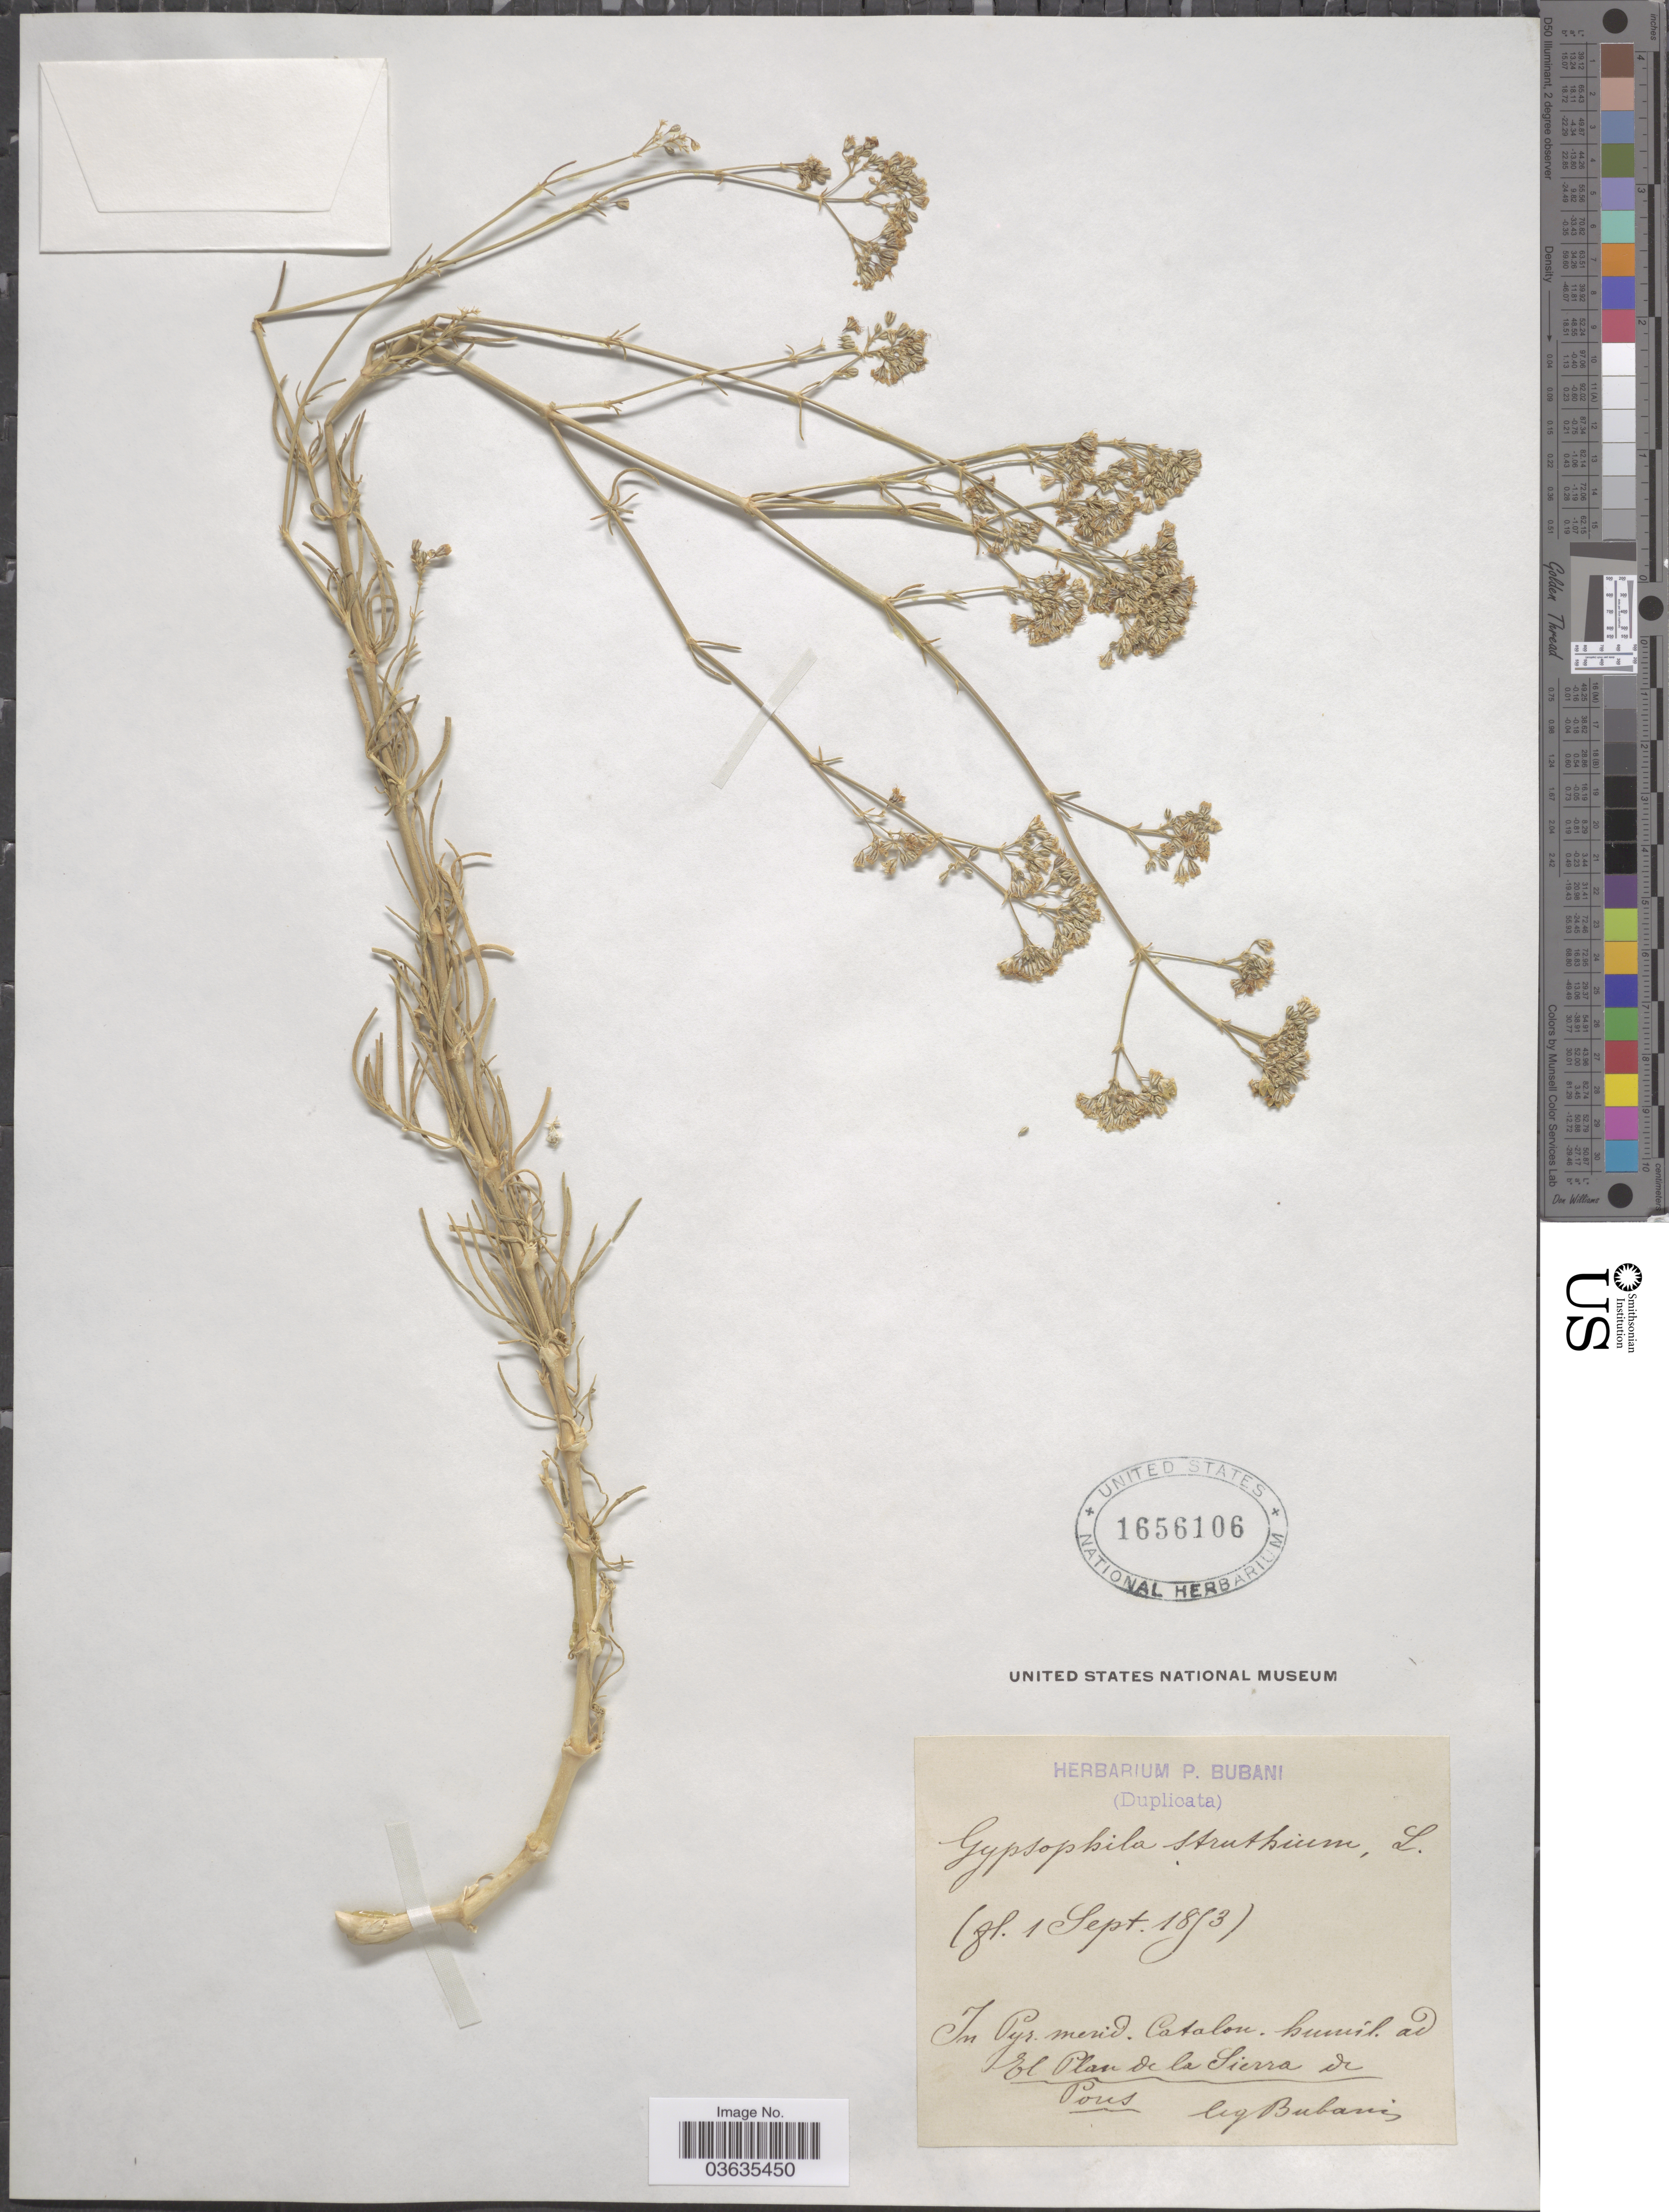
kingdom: Plantae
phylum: Tracheophyta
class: Magnoliopsida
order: Caryophyllales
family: Caryophyllaceae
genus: Gypsophila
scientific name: Gypsophila struthium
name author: Loefl.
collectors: P. Bubani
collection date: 1853-09-01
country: Spain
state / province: Catalunya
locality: In Pyr. merid. Catalon. humil. ad El Plan de la Sierra de Pous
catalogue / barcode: US 1656106